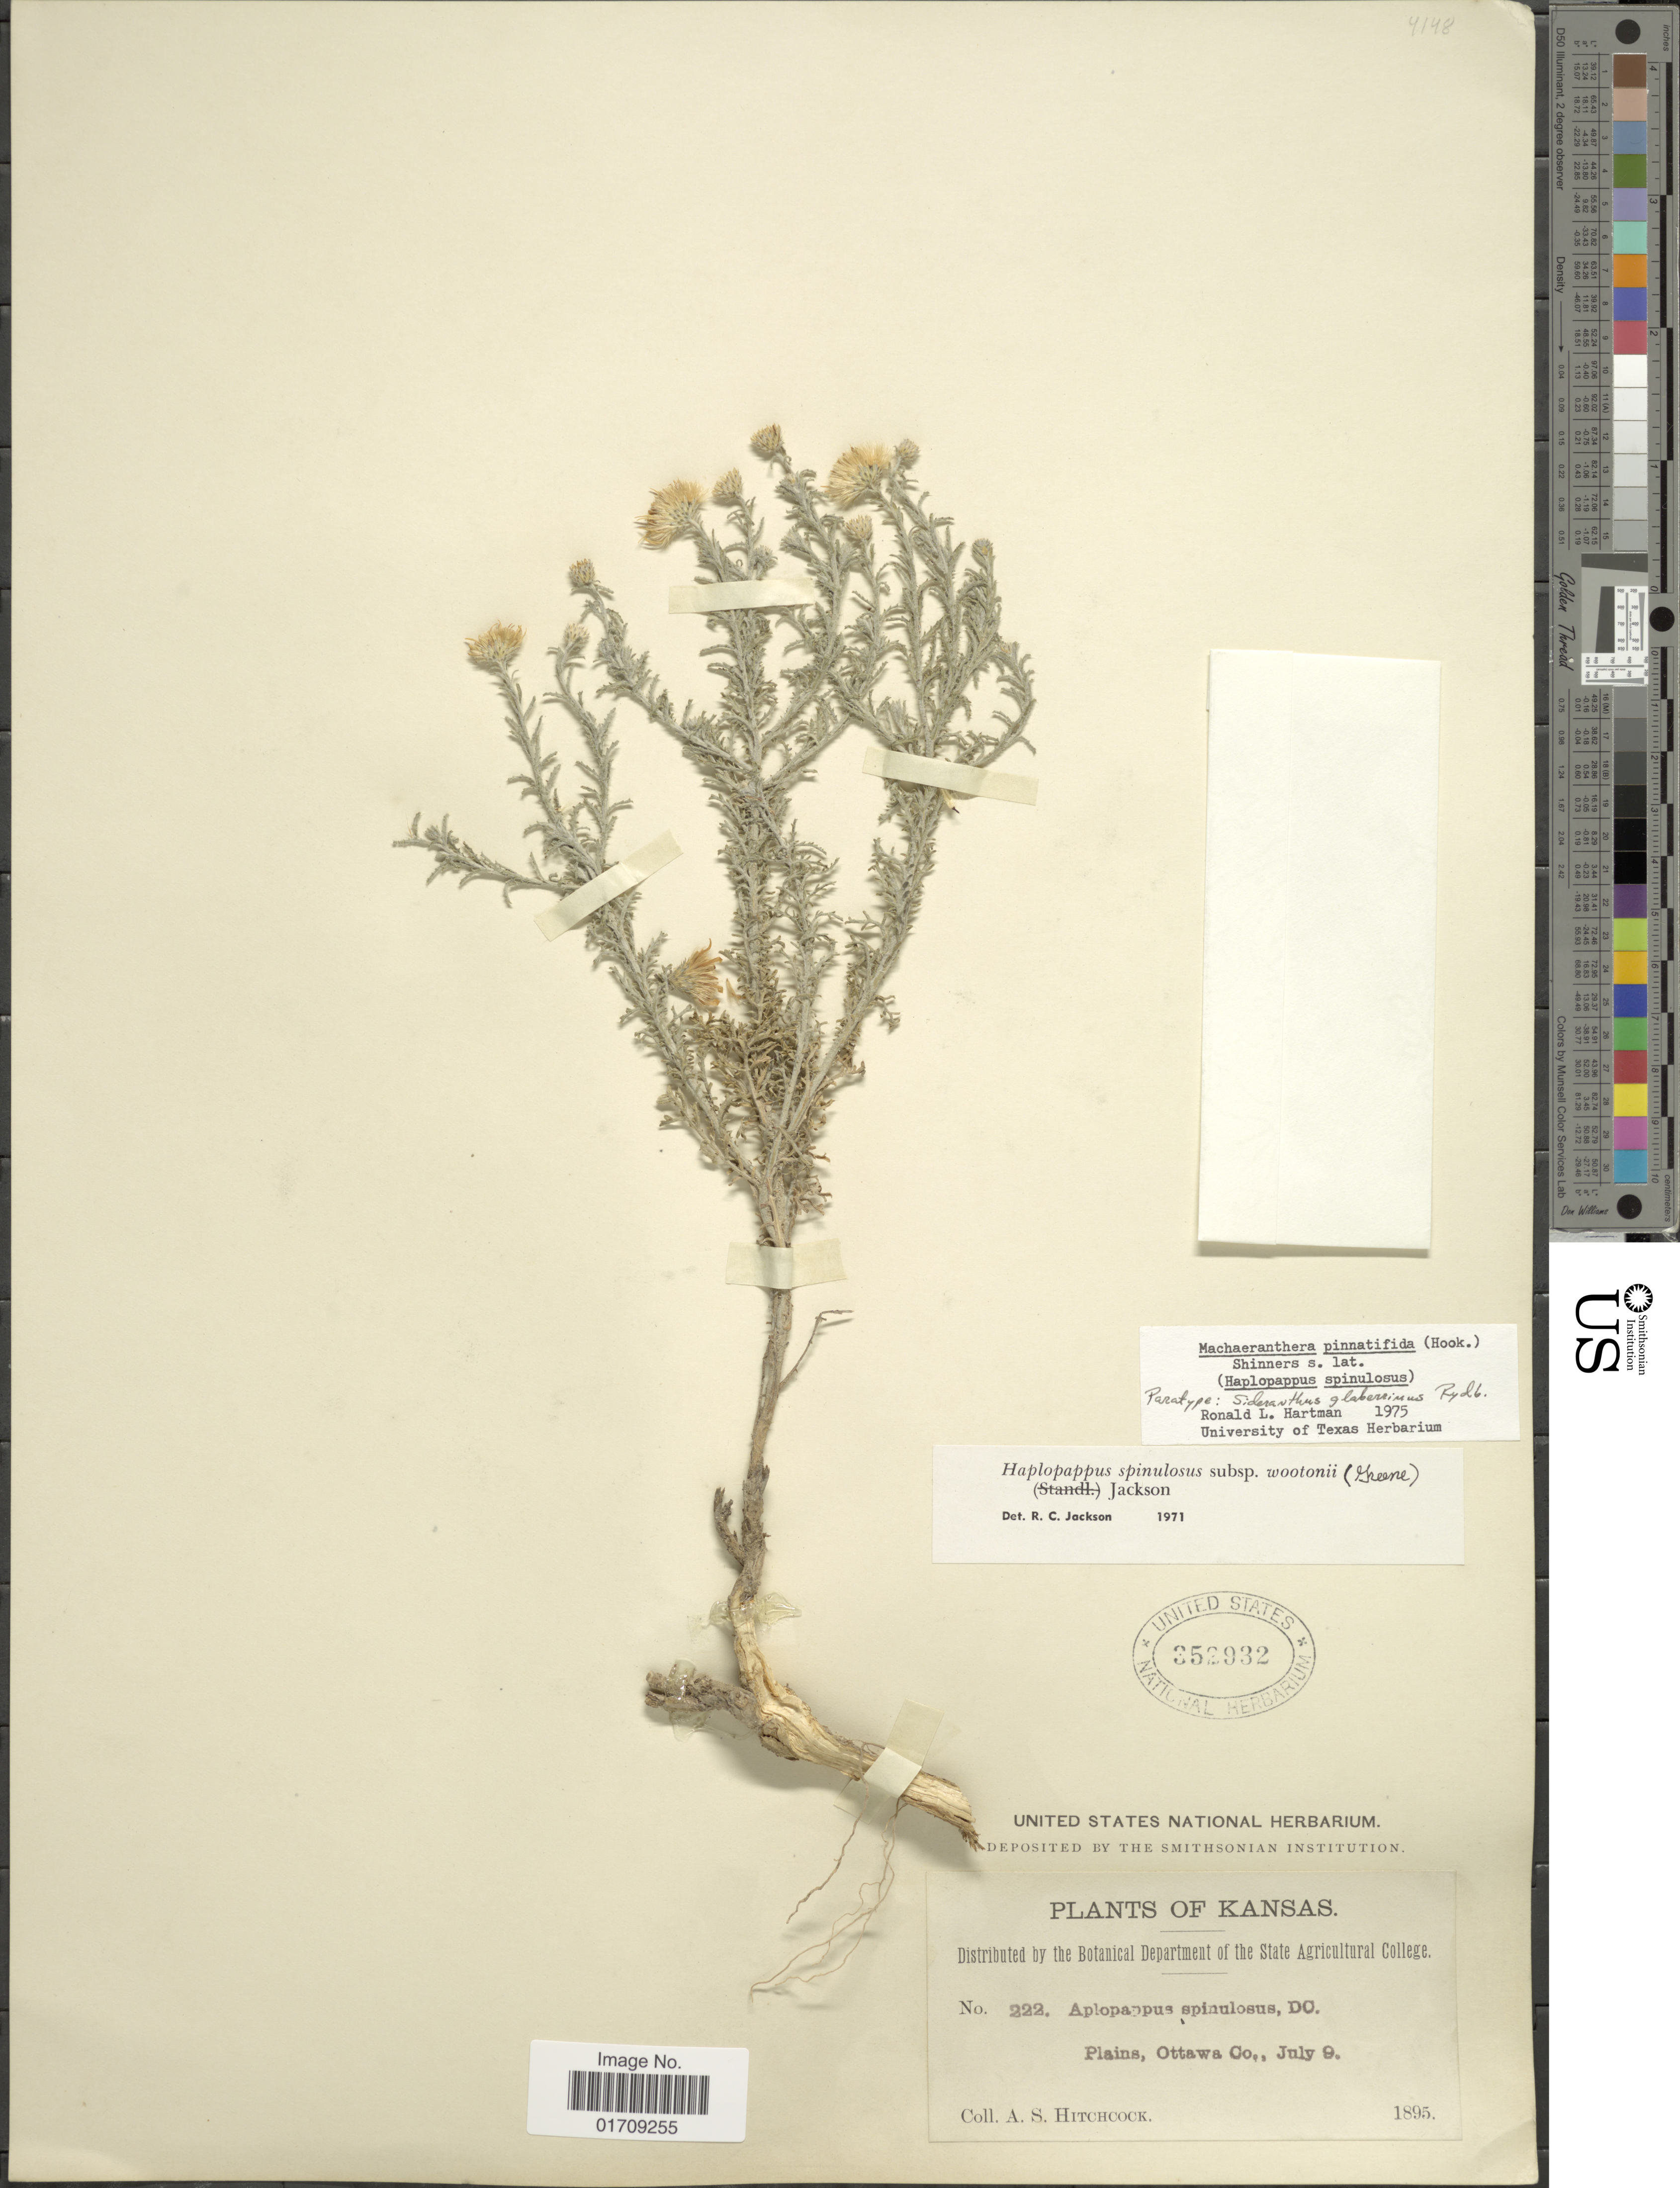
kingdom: Plantae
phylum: Tracheophyta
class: Magnoliopsida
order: Asterales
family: Asteraceae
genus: Machaeranthera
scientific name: Machaeranthera pinnatifida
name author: (Hook.) Shinners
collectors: A. S. Hitchcock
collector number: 222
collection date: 1895-07-09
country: United States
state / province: Kansas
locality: Plains, Ottawa Co.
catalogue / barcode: US 352932